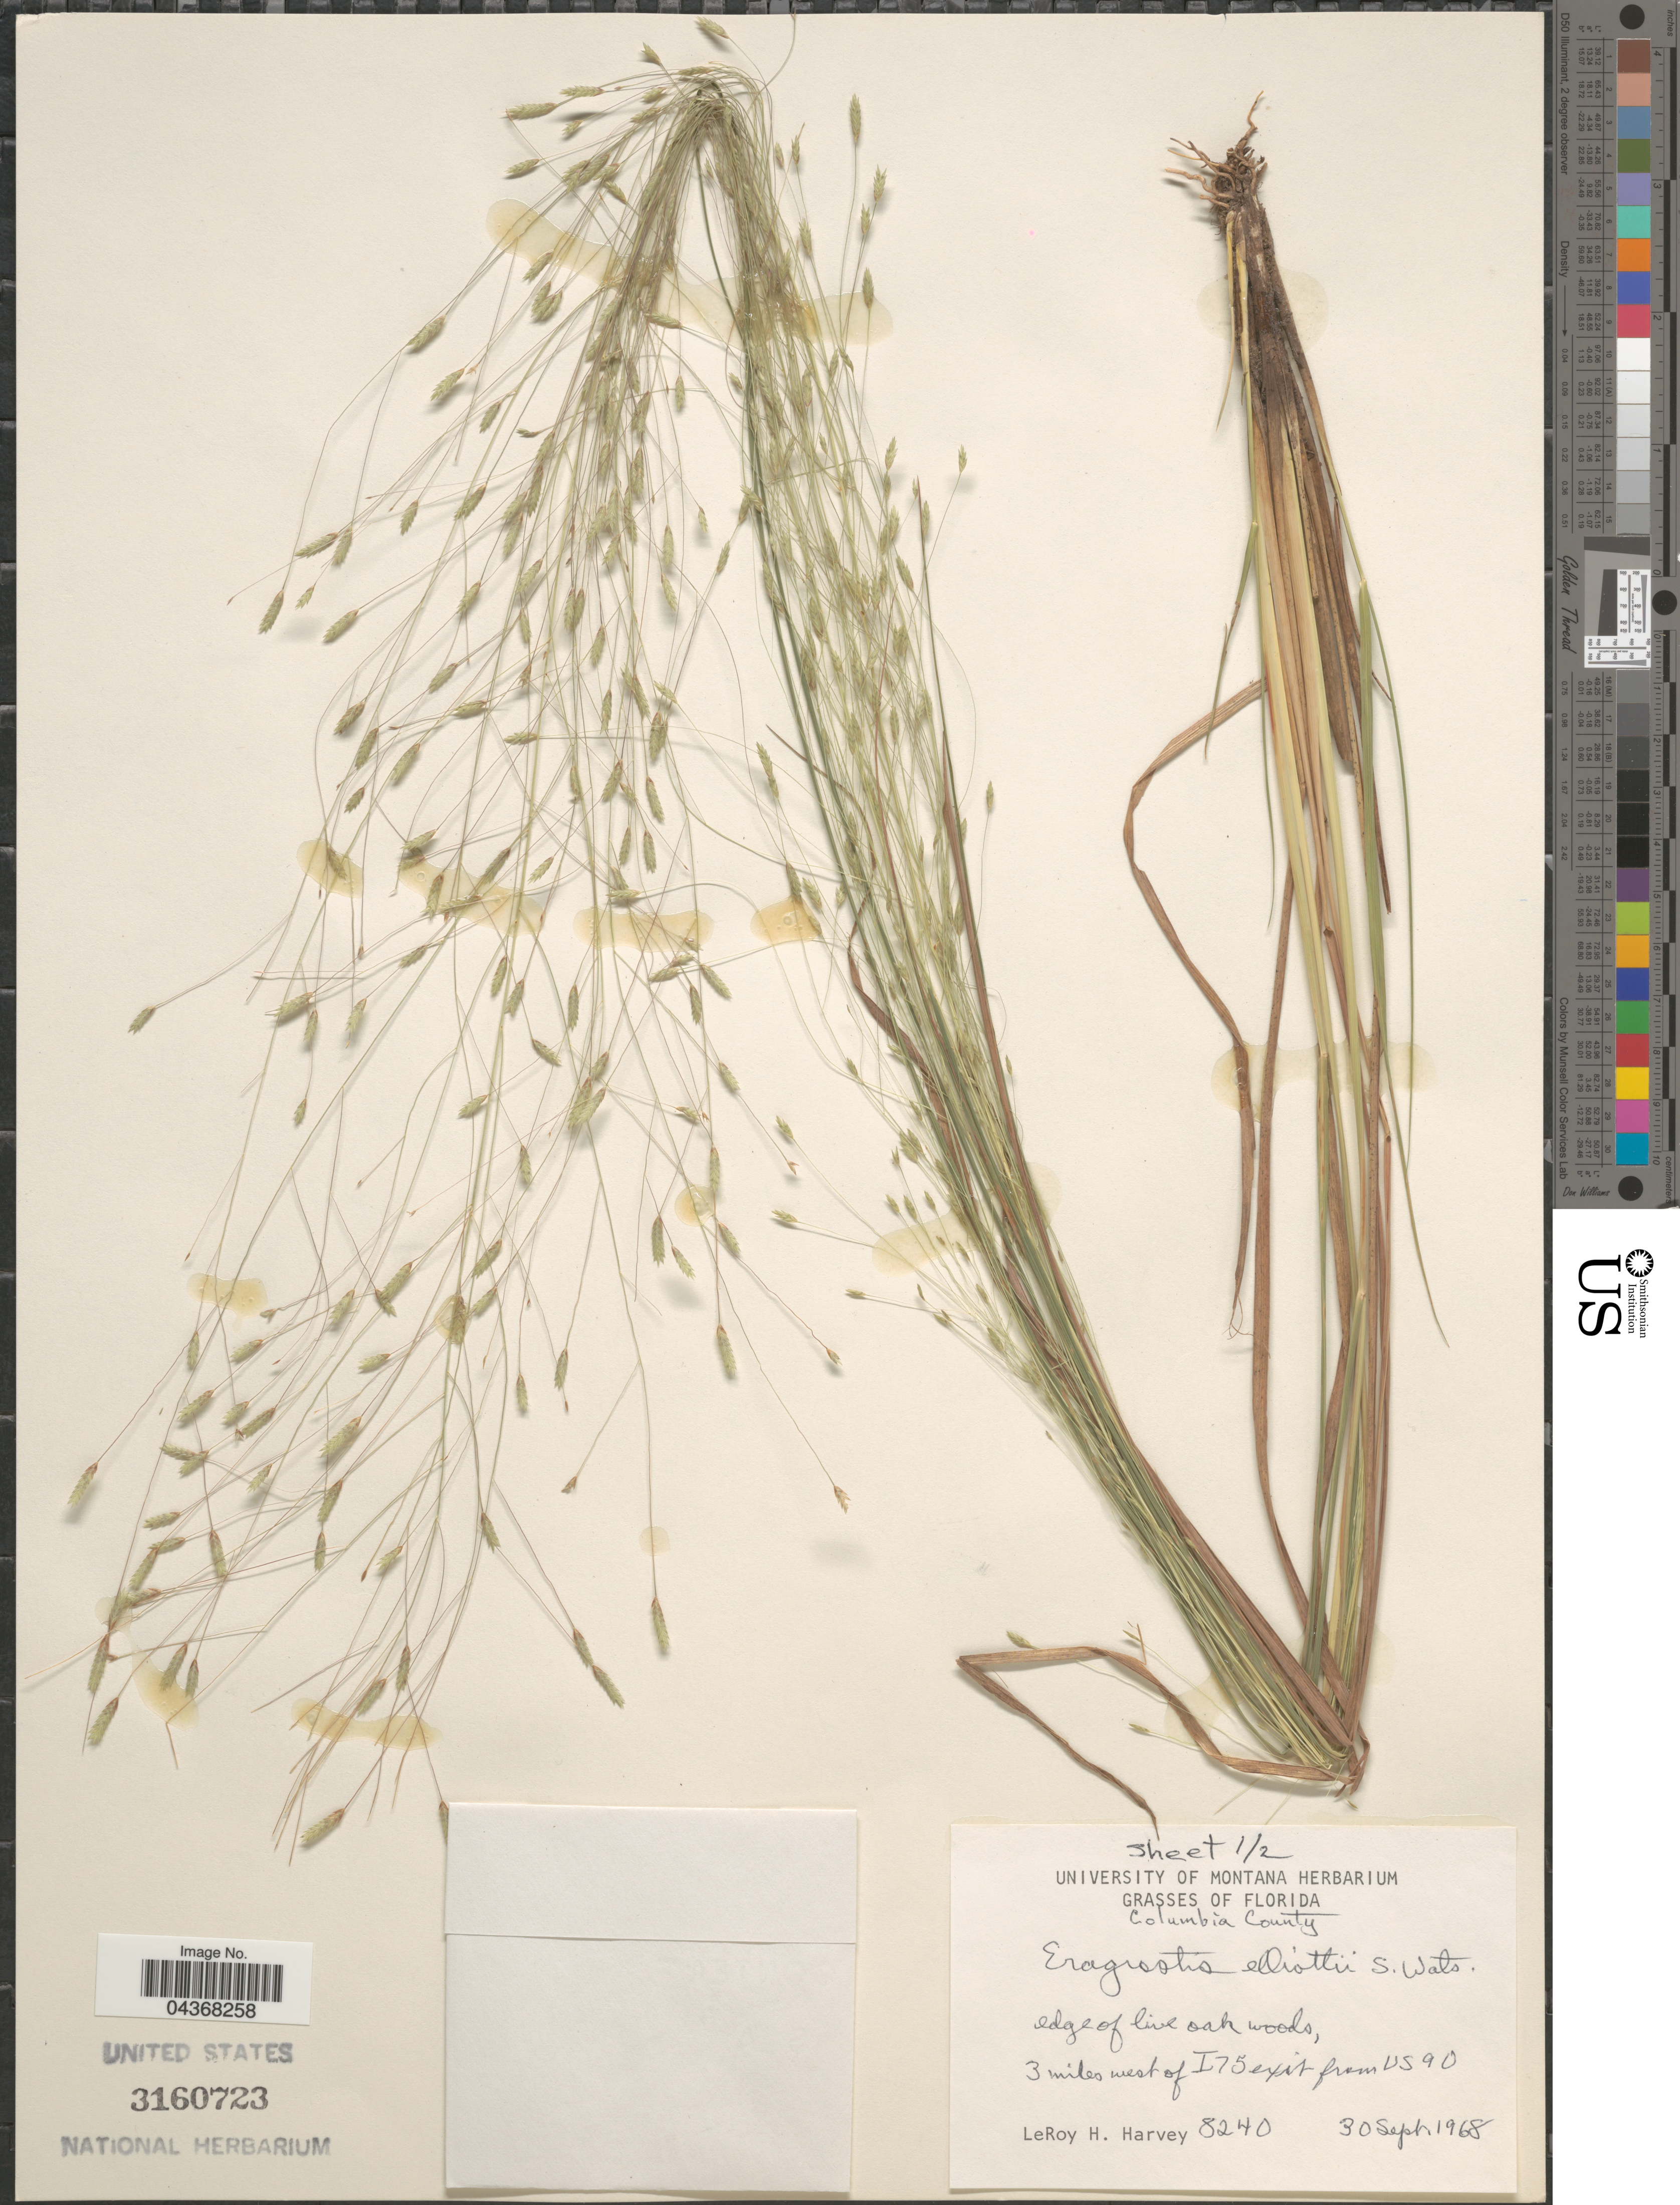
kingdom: Plantae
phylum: Tracheophyta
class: Liliopsida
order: Poales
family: Poaceae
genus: Eragrostis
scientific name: Eragrostis elliottii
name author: S. Watson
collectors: L. H. Harvey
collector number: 8240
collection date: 1968-09-30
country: United States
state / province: Florida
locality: Columbia County. Edge of live oad woods, 3 miles west of I 75 exit from US 90.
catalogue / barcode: US 3160723